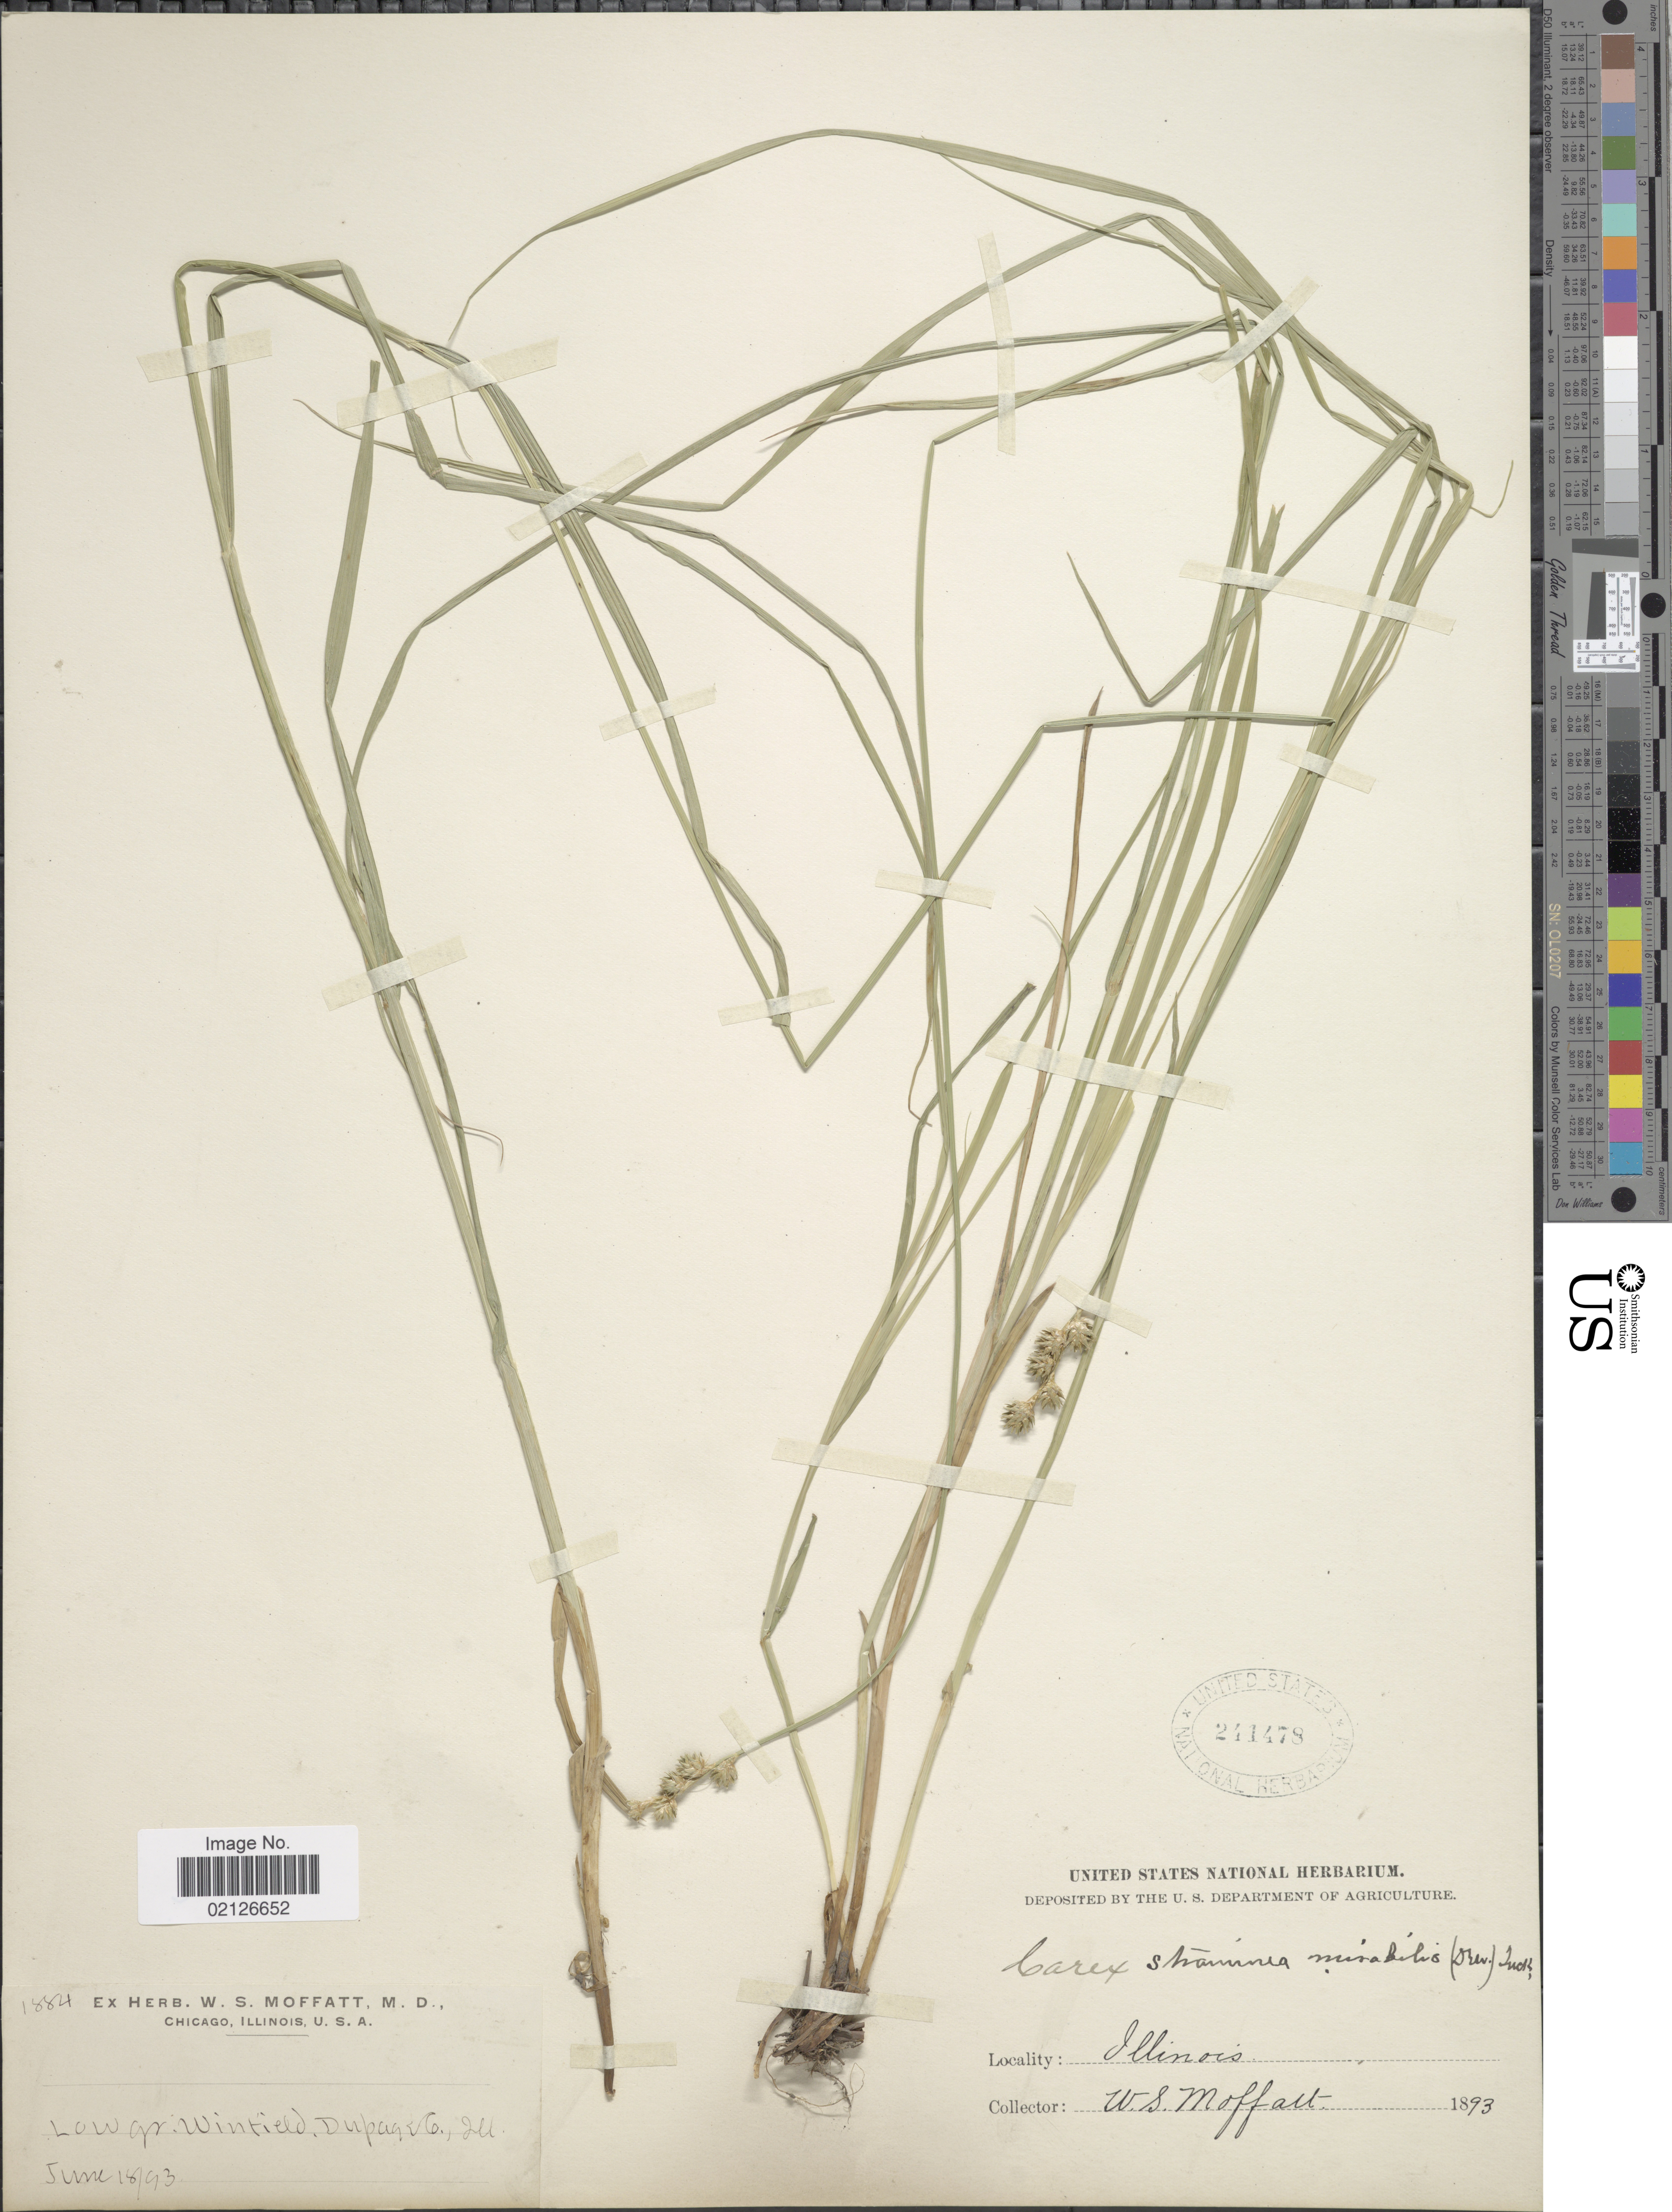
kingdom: Plantae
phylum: Tracheophyta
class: Liliopsida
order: Poales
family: Cyperaceae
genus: Carex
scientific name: Carex normalis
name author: Mack.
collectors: W. Moffatt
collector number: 1884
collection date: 1893-06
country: United States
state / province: Illinois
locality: Low gr. Winfield, Dupage Co.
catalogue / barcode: US 241478